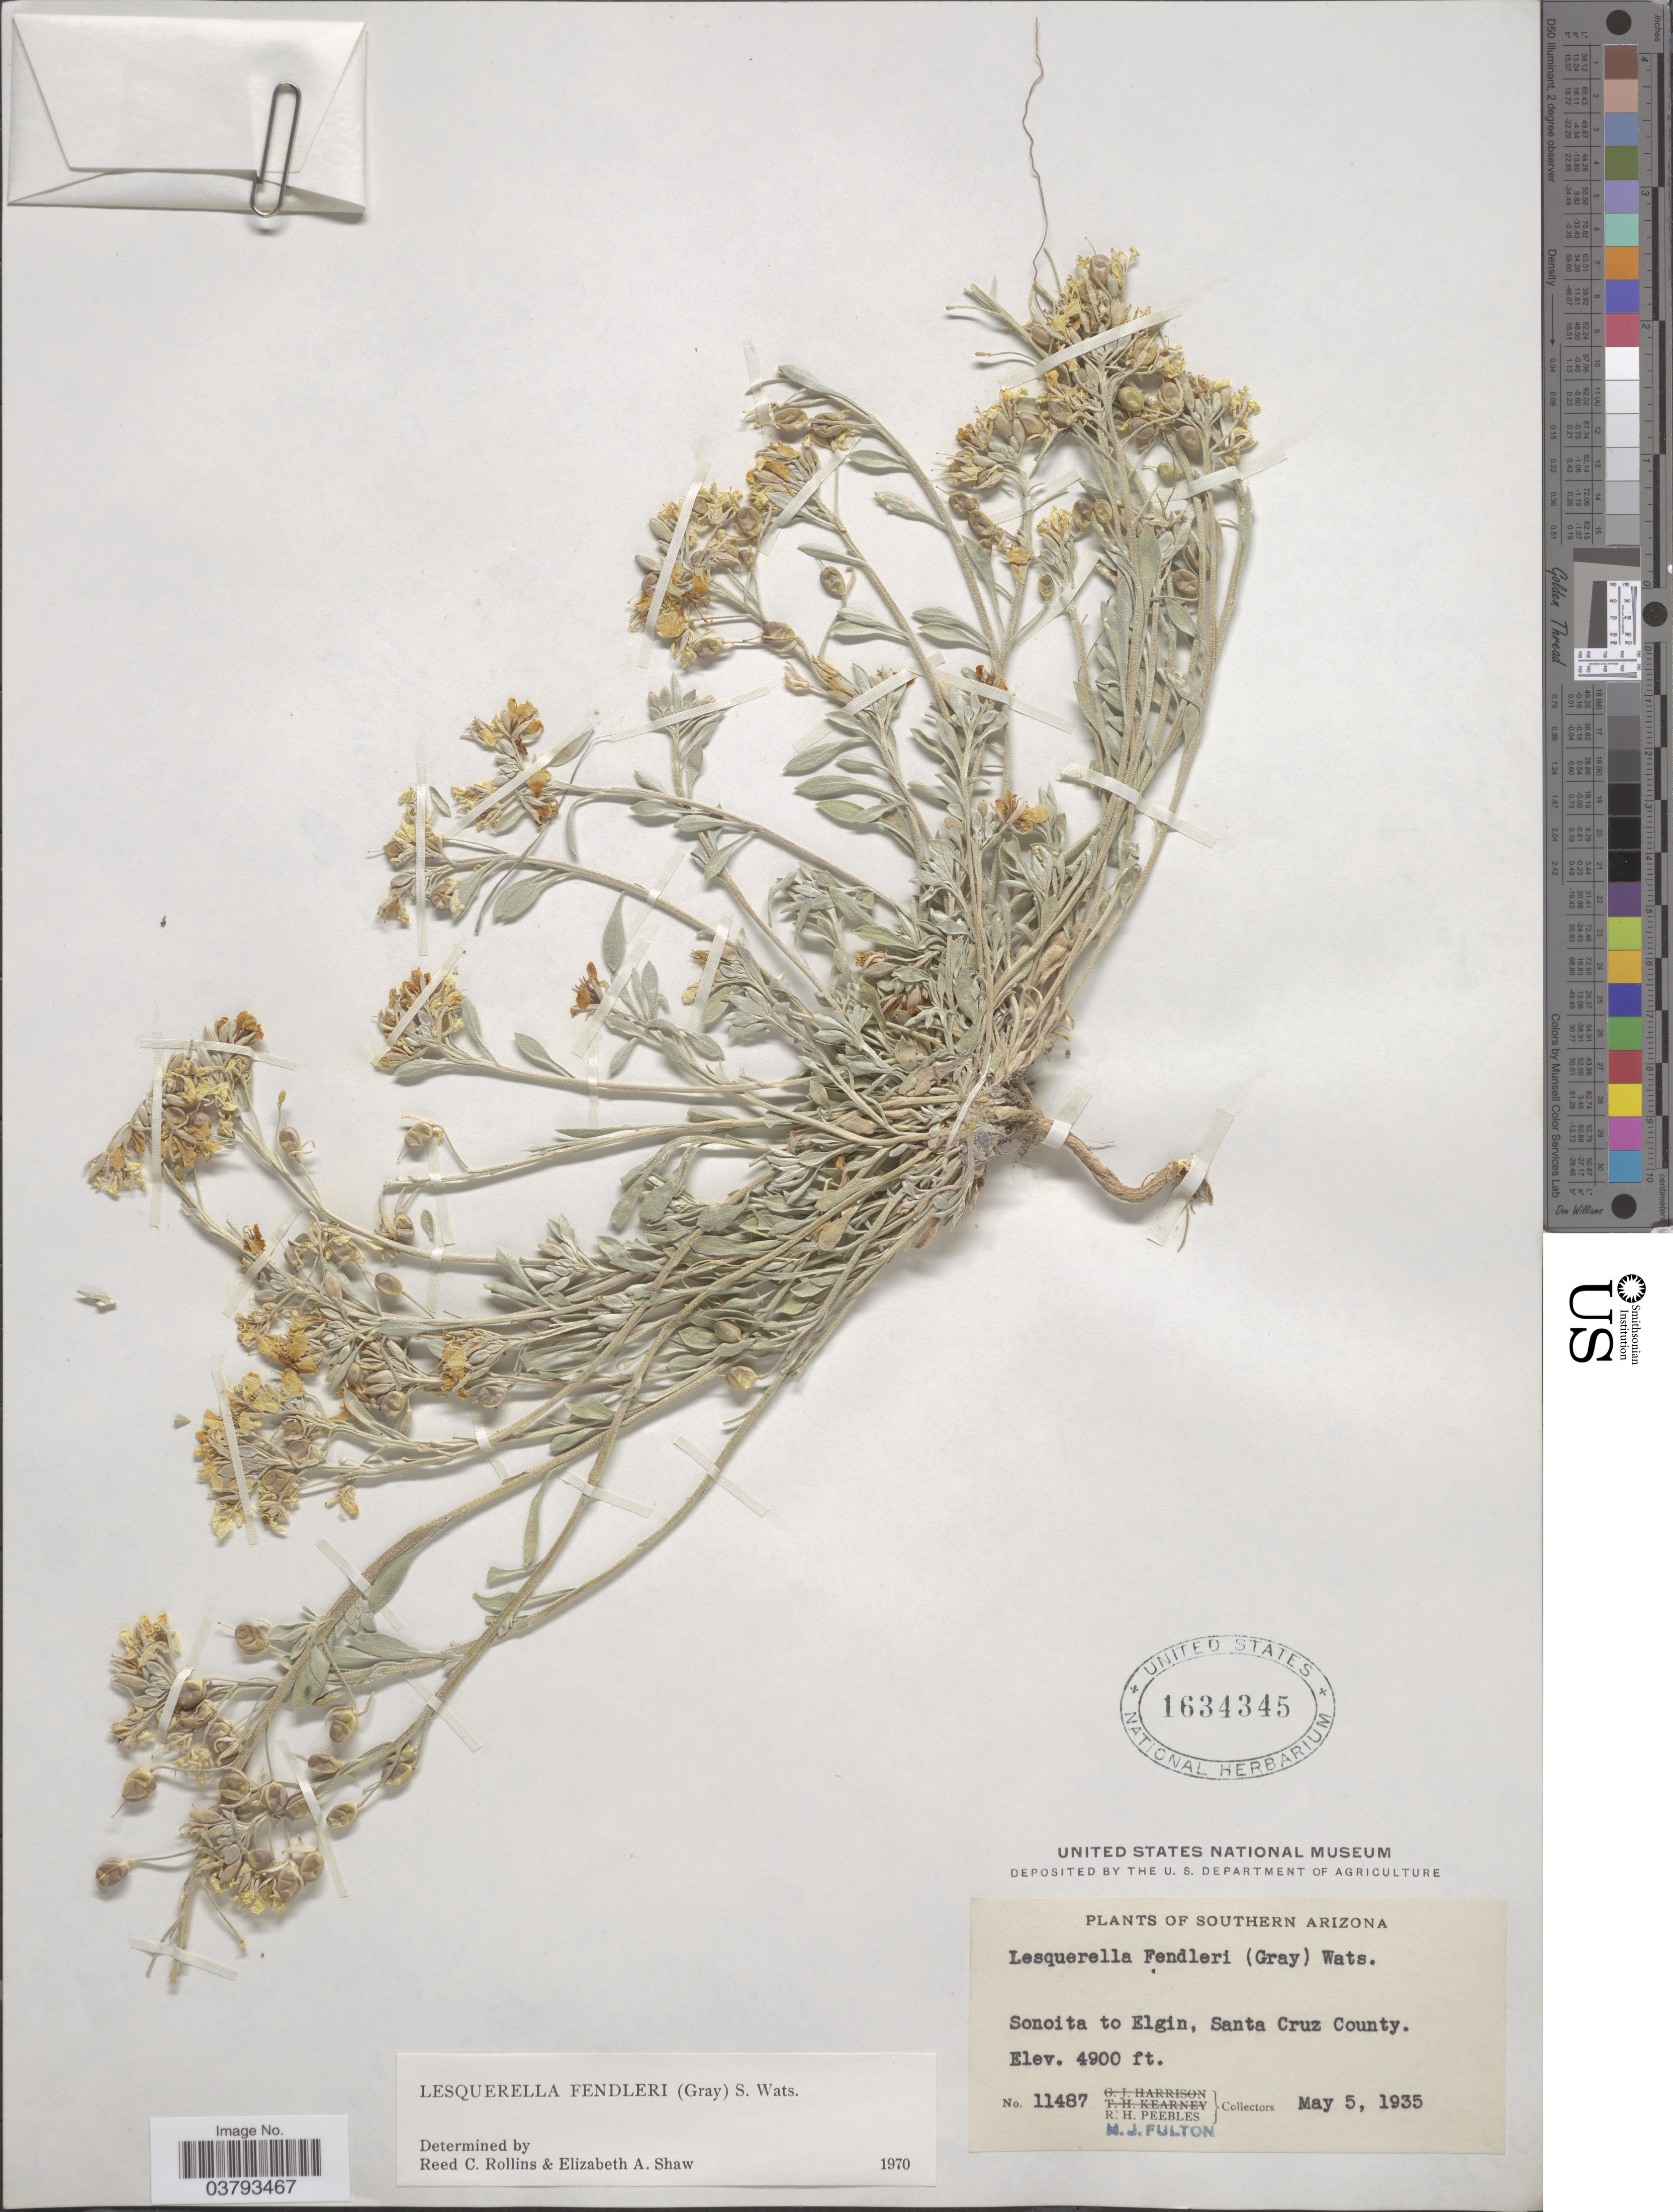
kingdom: Plantae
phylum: Tracheophyta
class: Magnoliopsida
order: Brassicales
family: Brassicaceae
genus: Lesquerella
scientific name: Lesquerella fendleri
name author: (A. Gray) S. Watson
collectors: R. H. Peebles & M. Fulton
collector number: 11487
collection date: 1935-05-05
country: United States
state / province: Arizona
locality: Southern Arizona. Sonoita to Elgin, Santa Cruz County.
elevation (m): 1494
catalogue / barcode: US 1634345